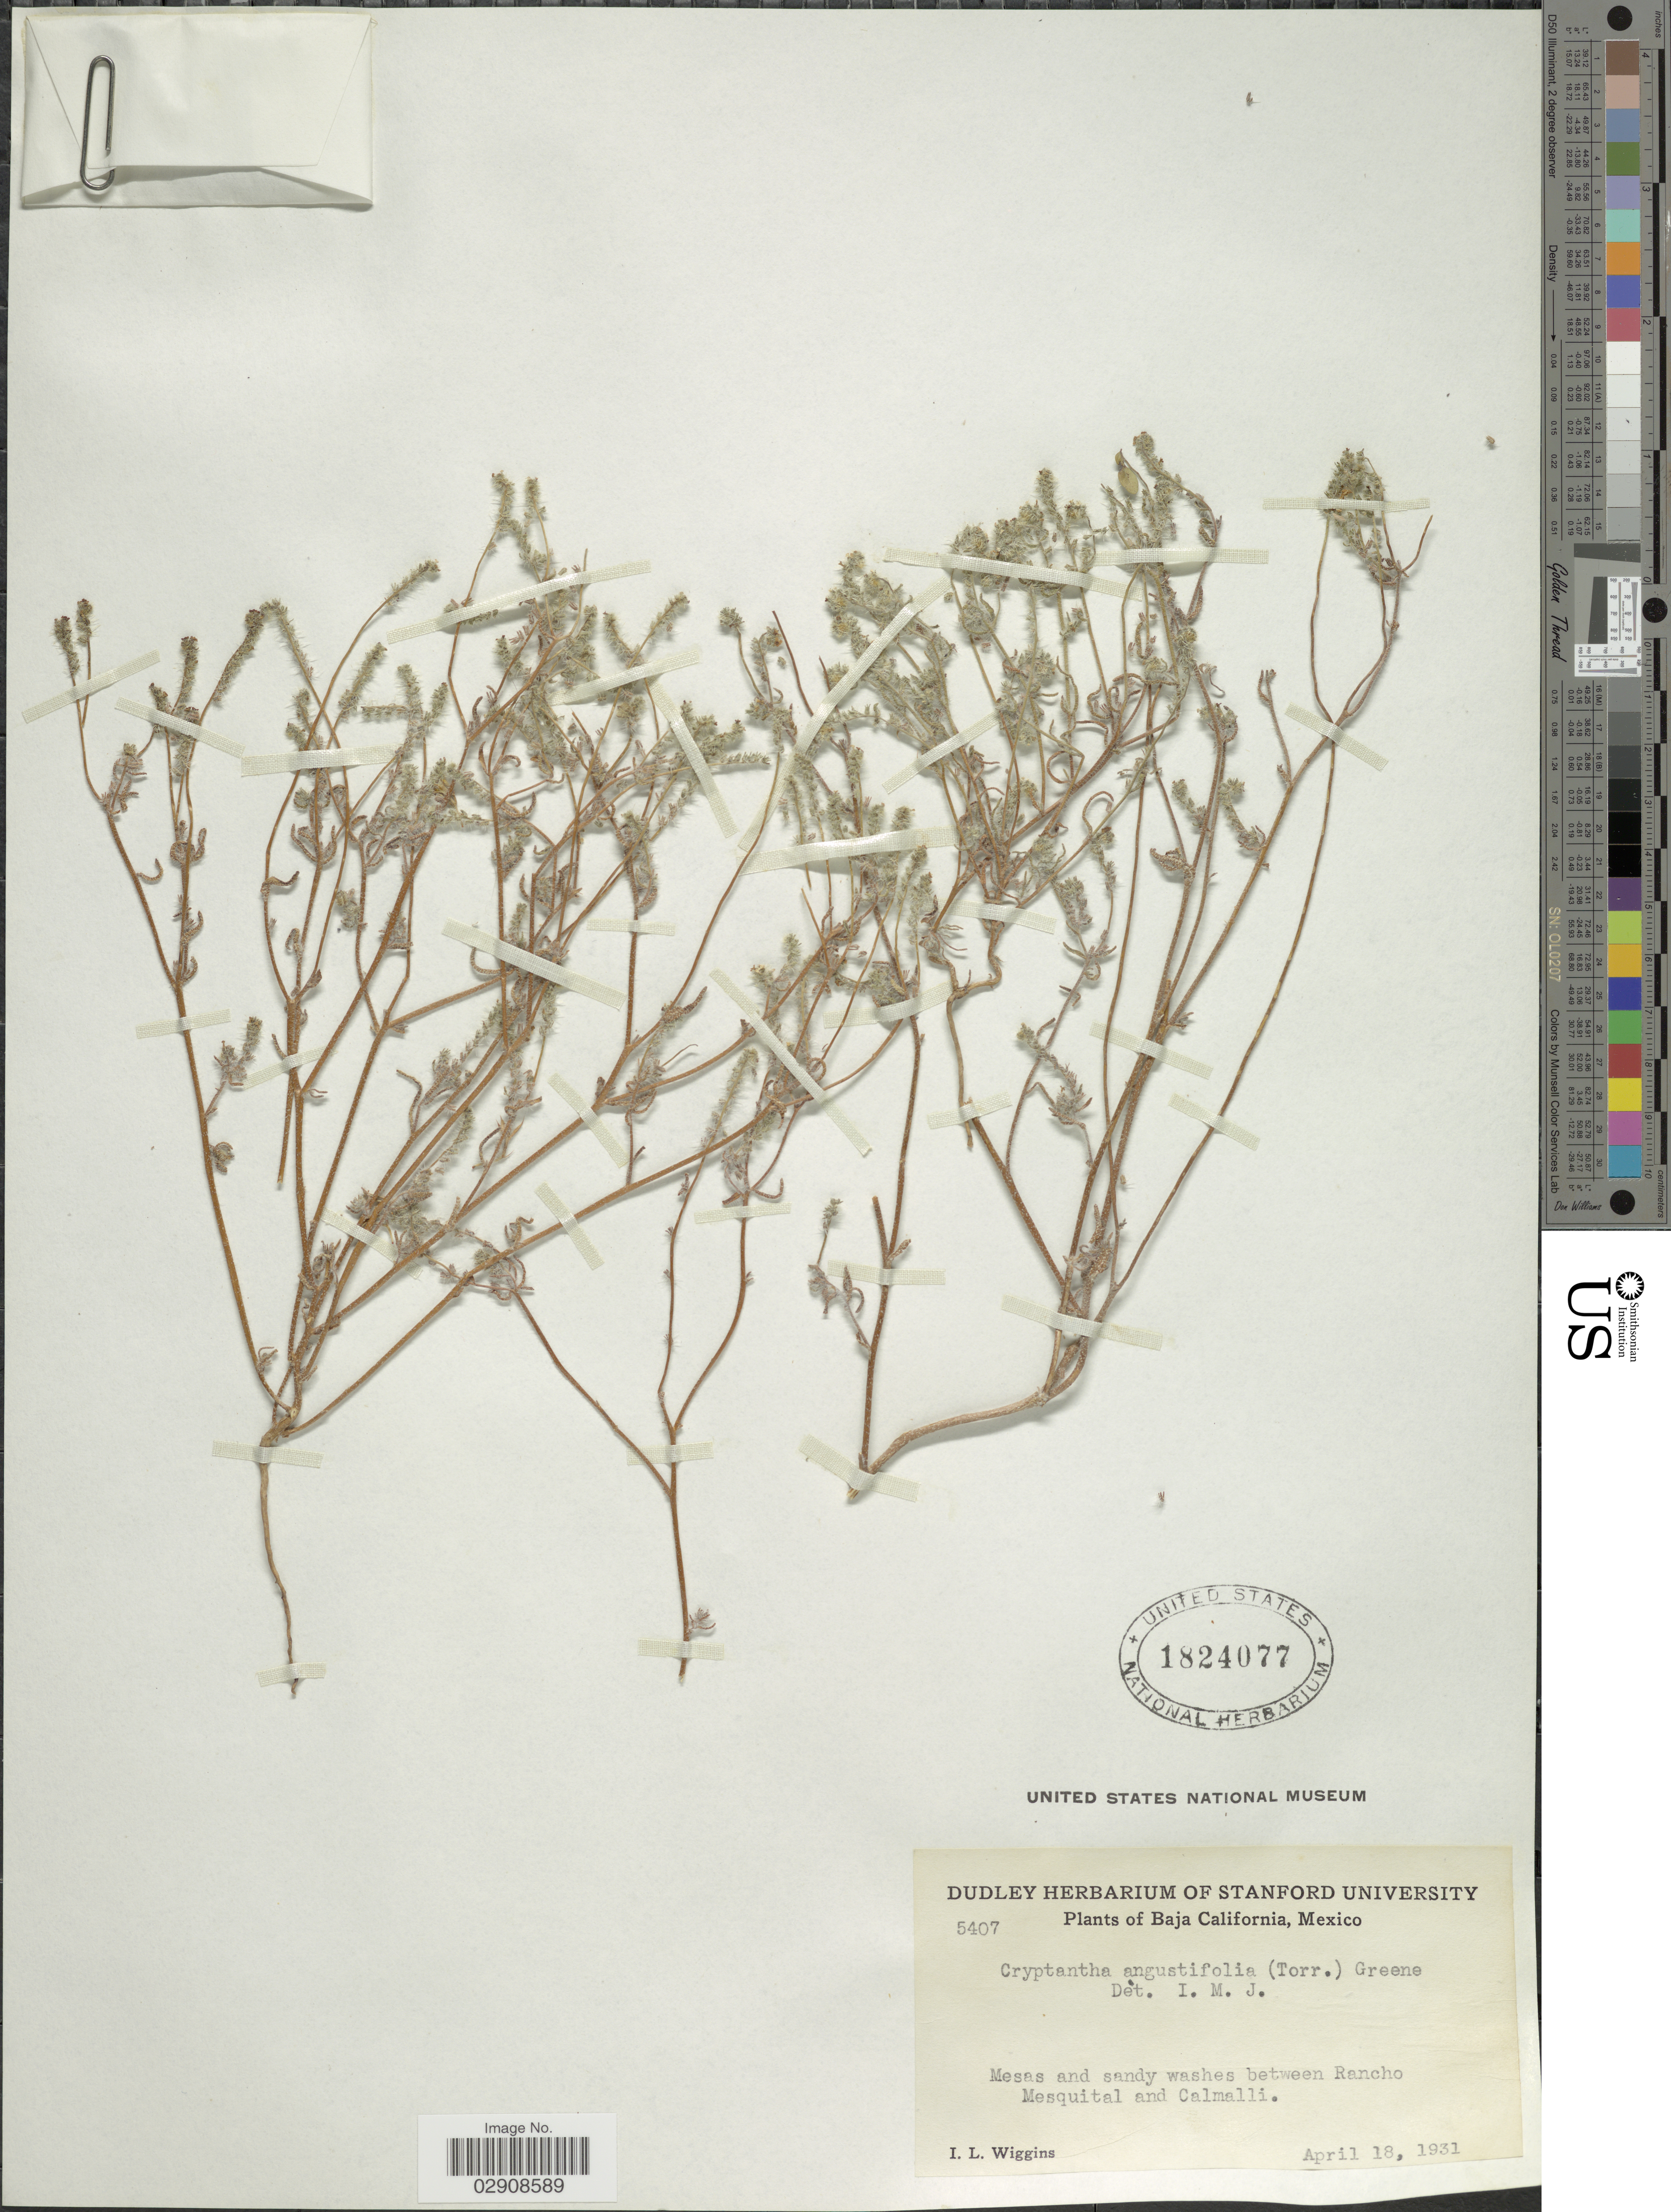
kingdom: Plantae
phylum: Tracheophyta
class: Magnoliopsida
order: Boraginales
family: Boraginaceae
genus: Cryptantha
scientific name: Cryptantha angustifolia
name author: (Torr.) Greene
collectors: I. L. Wiggins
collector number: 5407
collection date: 1931-04-18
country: Mexico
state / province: Baja California Norte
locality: Mesas and sandy washes between Rancho Mesquital and Calmalli.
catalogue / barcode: US 1824077